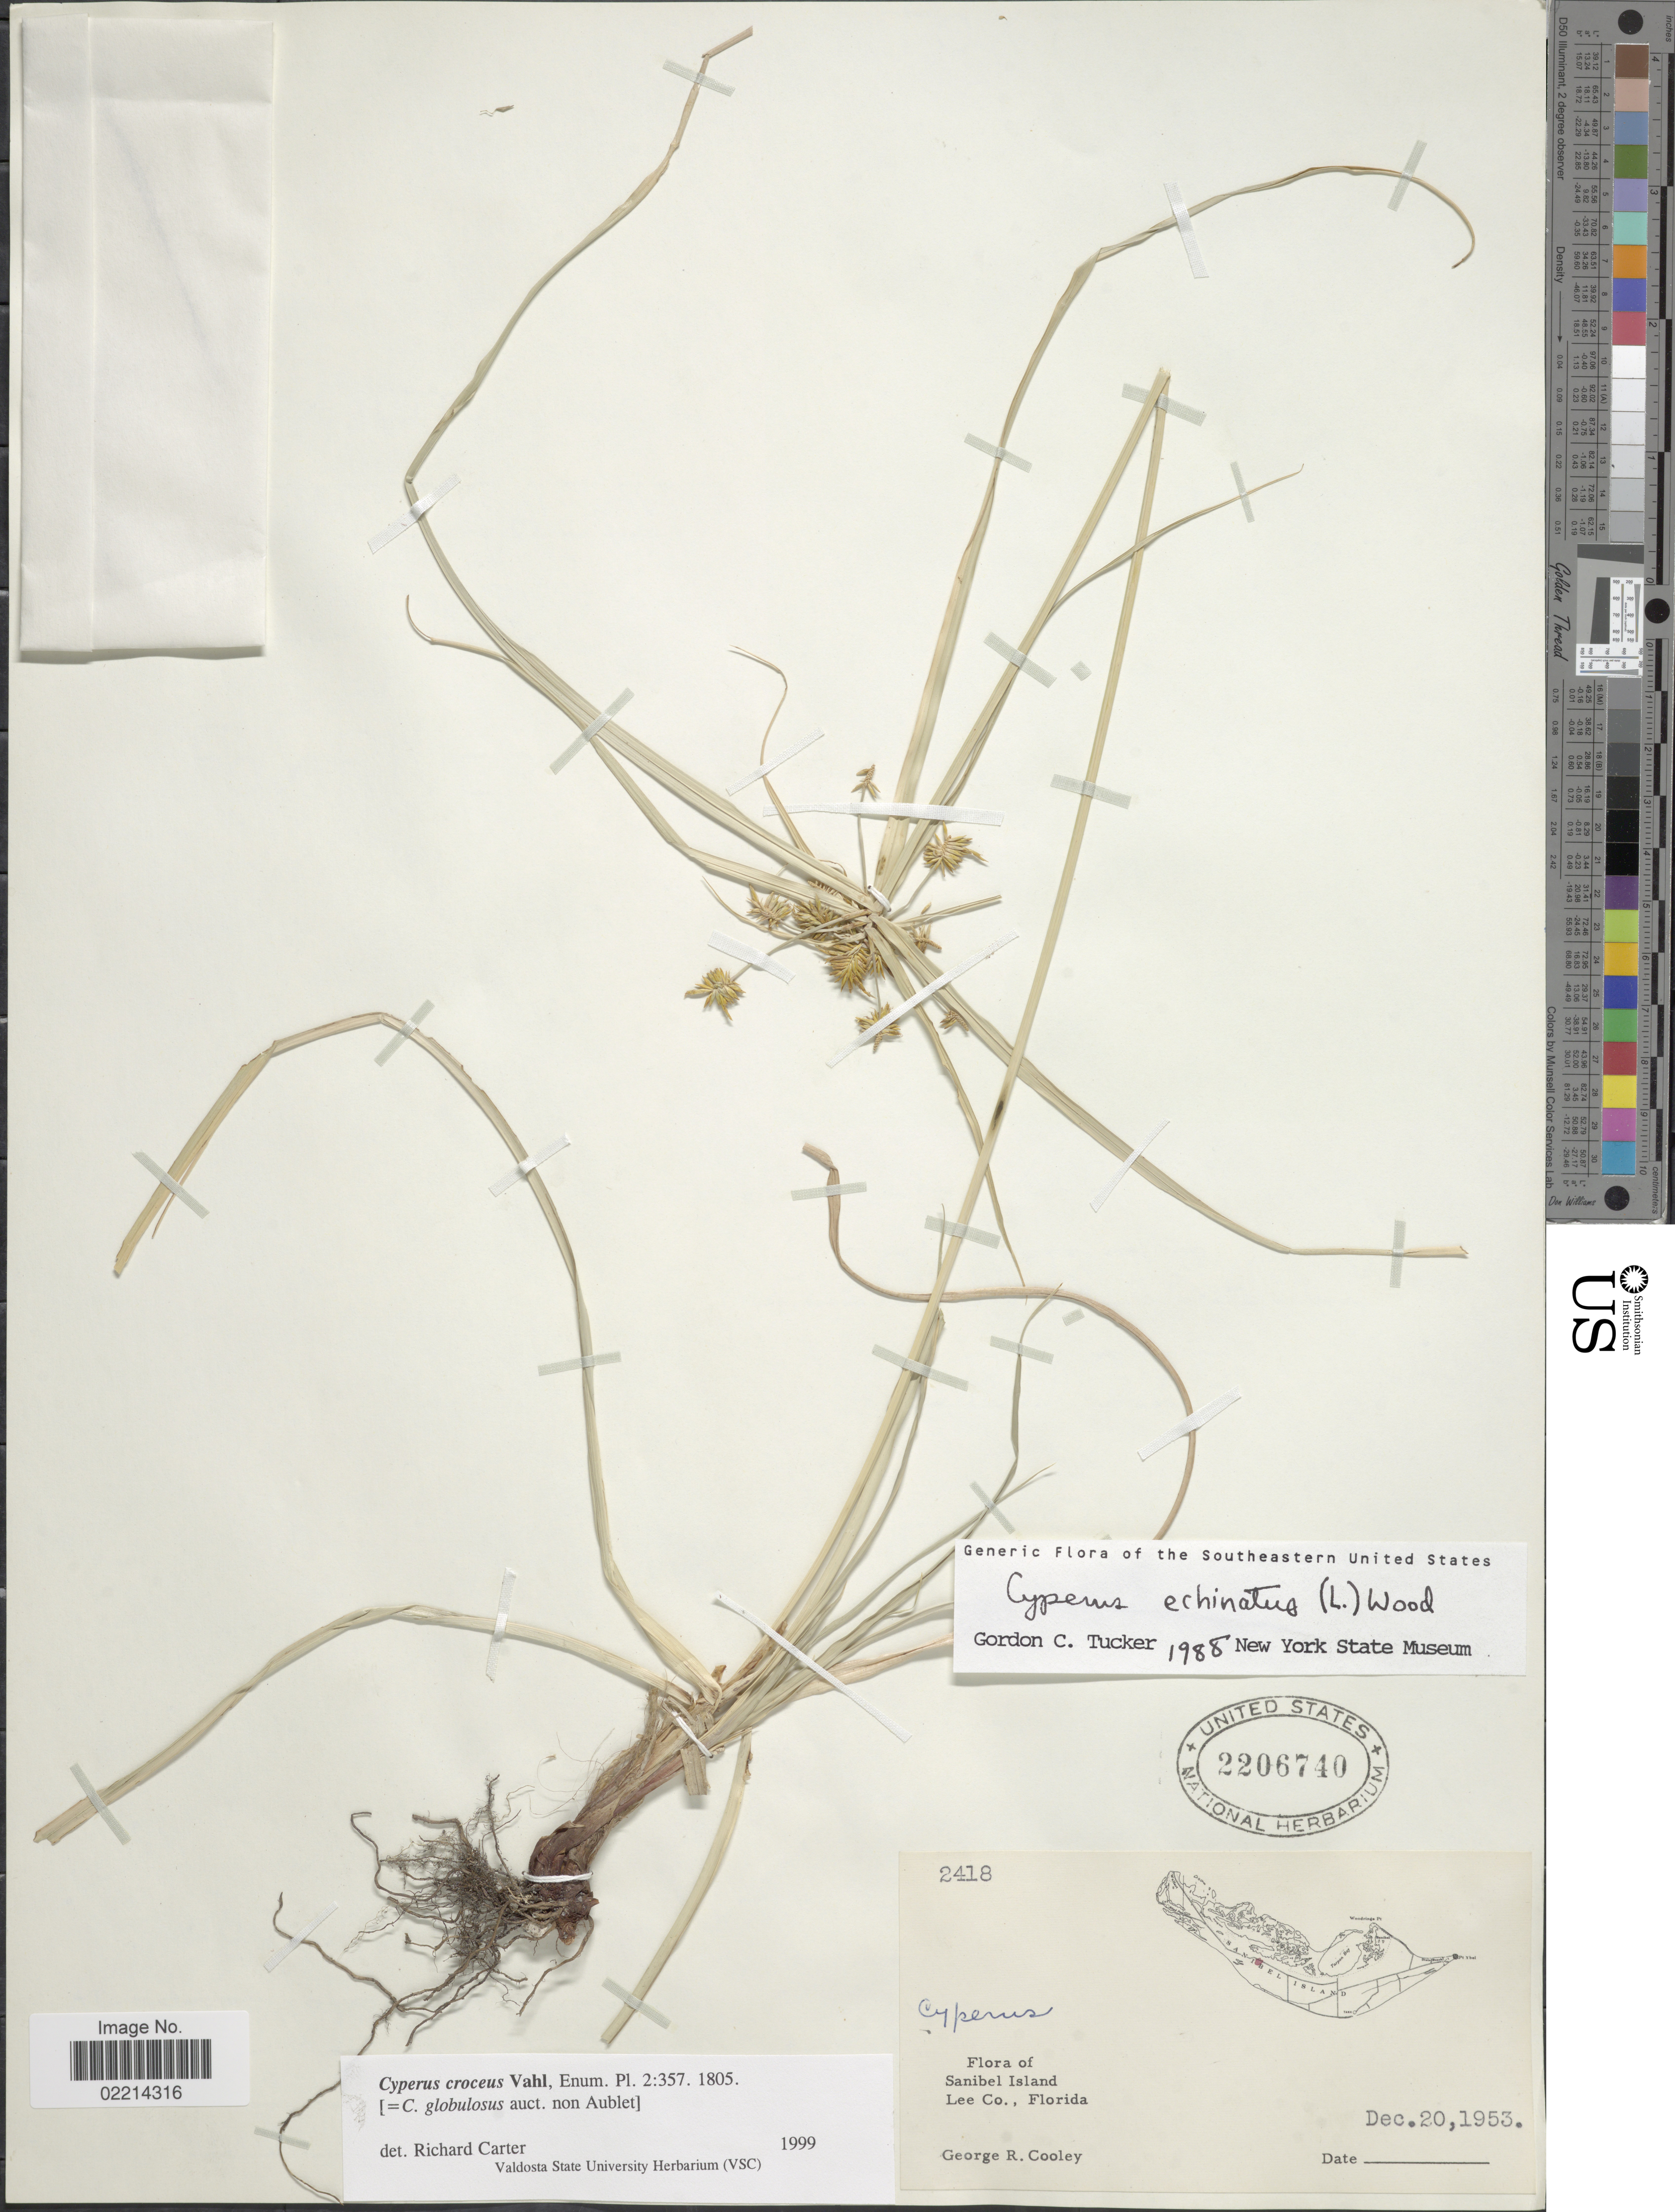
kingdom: Plantae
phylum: Tracheophyta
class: Liliopsida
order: Poales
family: Cyperaceae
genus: Cyperus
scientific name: Cyperus croceus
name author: Vahl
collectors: G. R. Cooley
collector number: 2418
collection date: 1953-12-20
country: United States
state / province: Florida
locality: Sanibel Island, Lee Co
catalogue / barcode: US 2206740